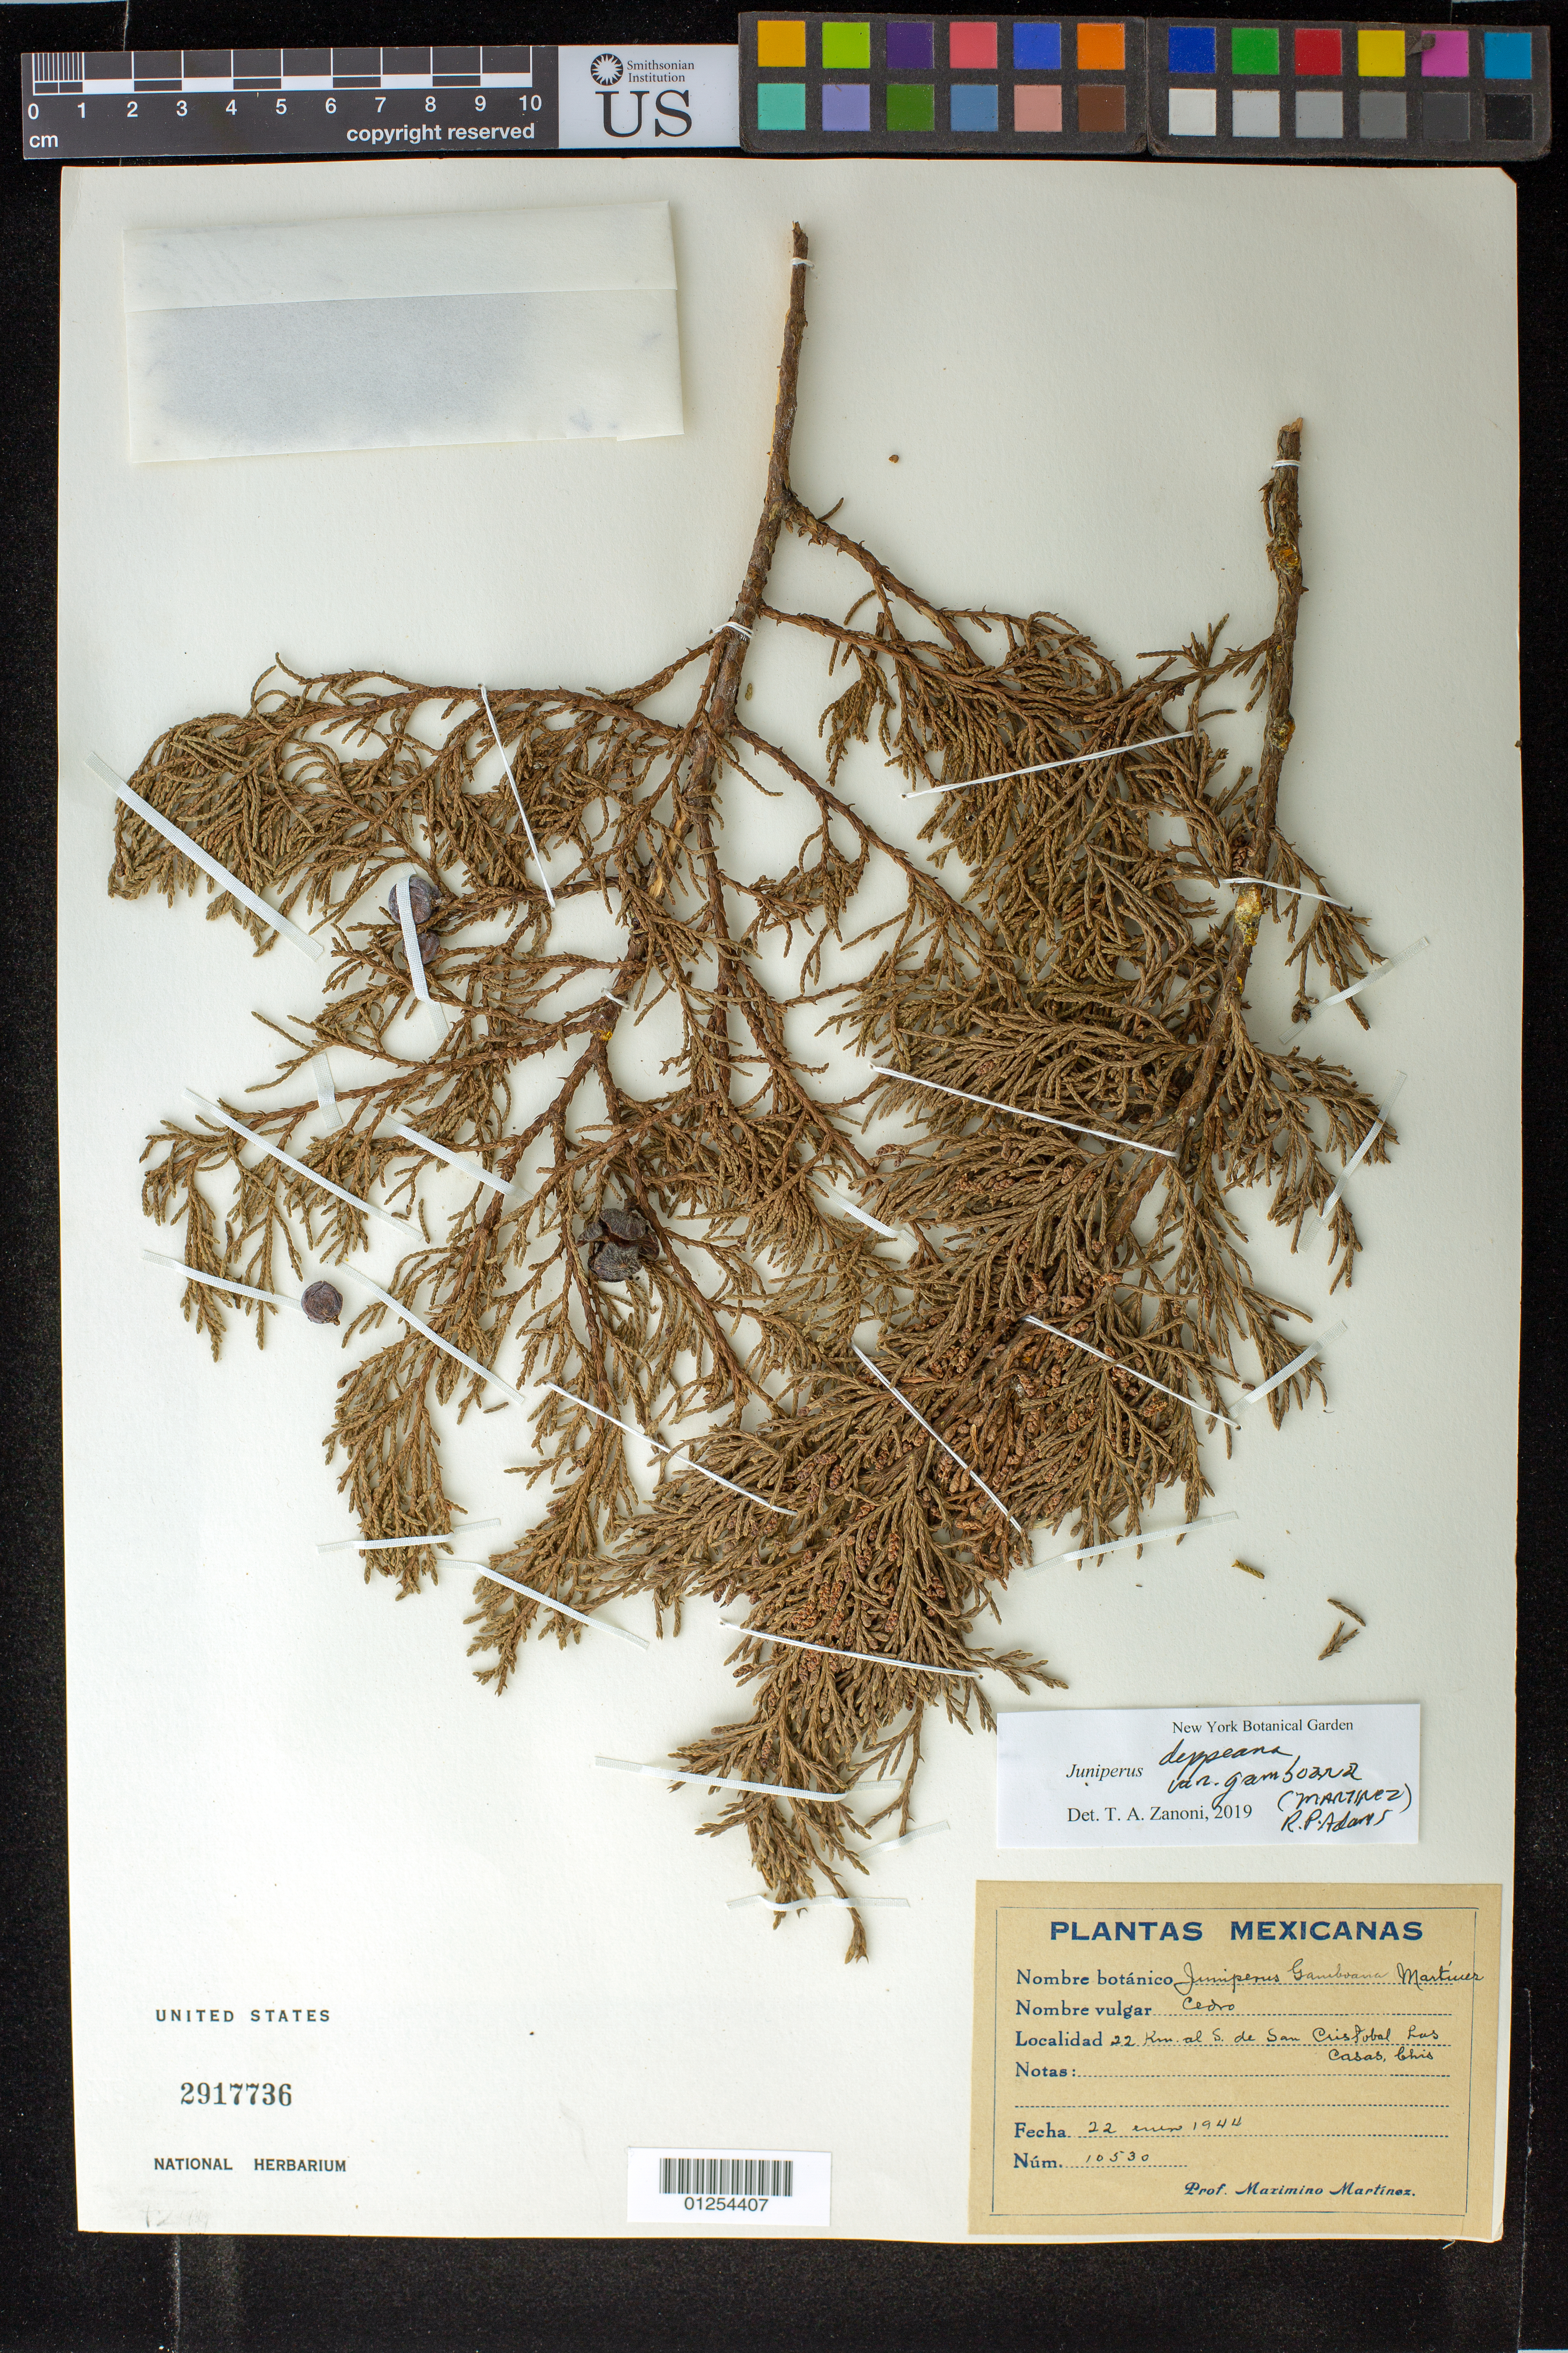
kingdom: Plantae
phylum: Tracheophyta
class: Pinopsida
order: Pinales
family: Cupressaceae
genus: Juniperus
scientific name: Juniperus deppeana var. robusta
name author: Martínez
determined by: Zanoni, T. A., (NY), New York Botanical Garden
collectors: M. Martínez M.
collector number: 10530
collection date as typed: Jan 1944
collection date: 1944-01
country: Mexico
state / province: Chiapas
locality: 22 km S of San Cristobal Las Casas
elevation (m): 2000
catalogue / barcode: US 2917736